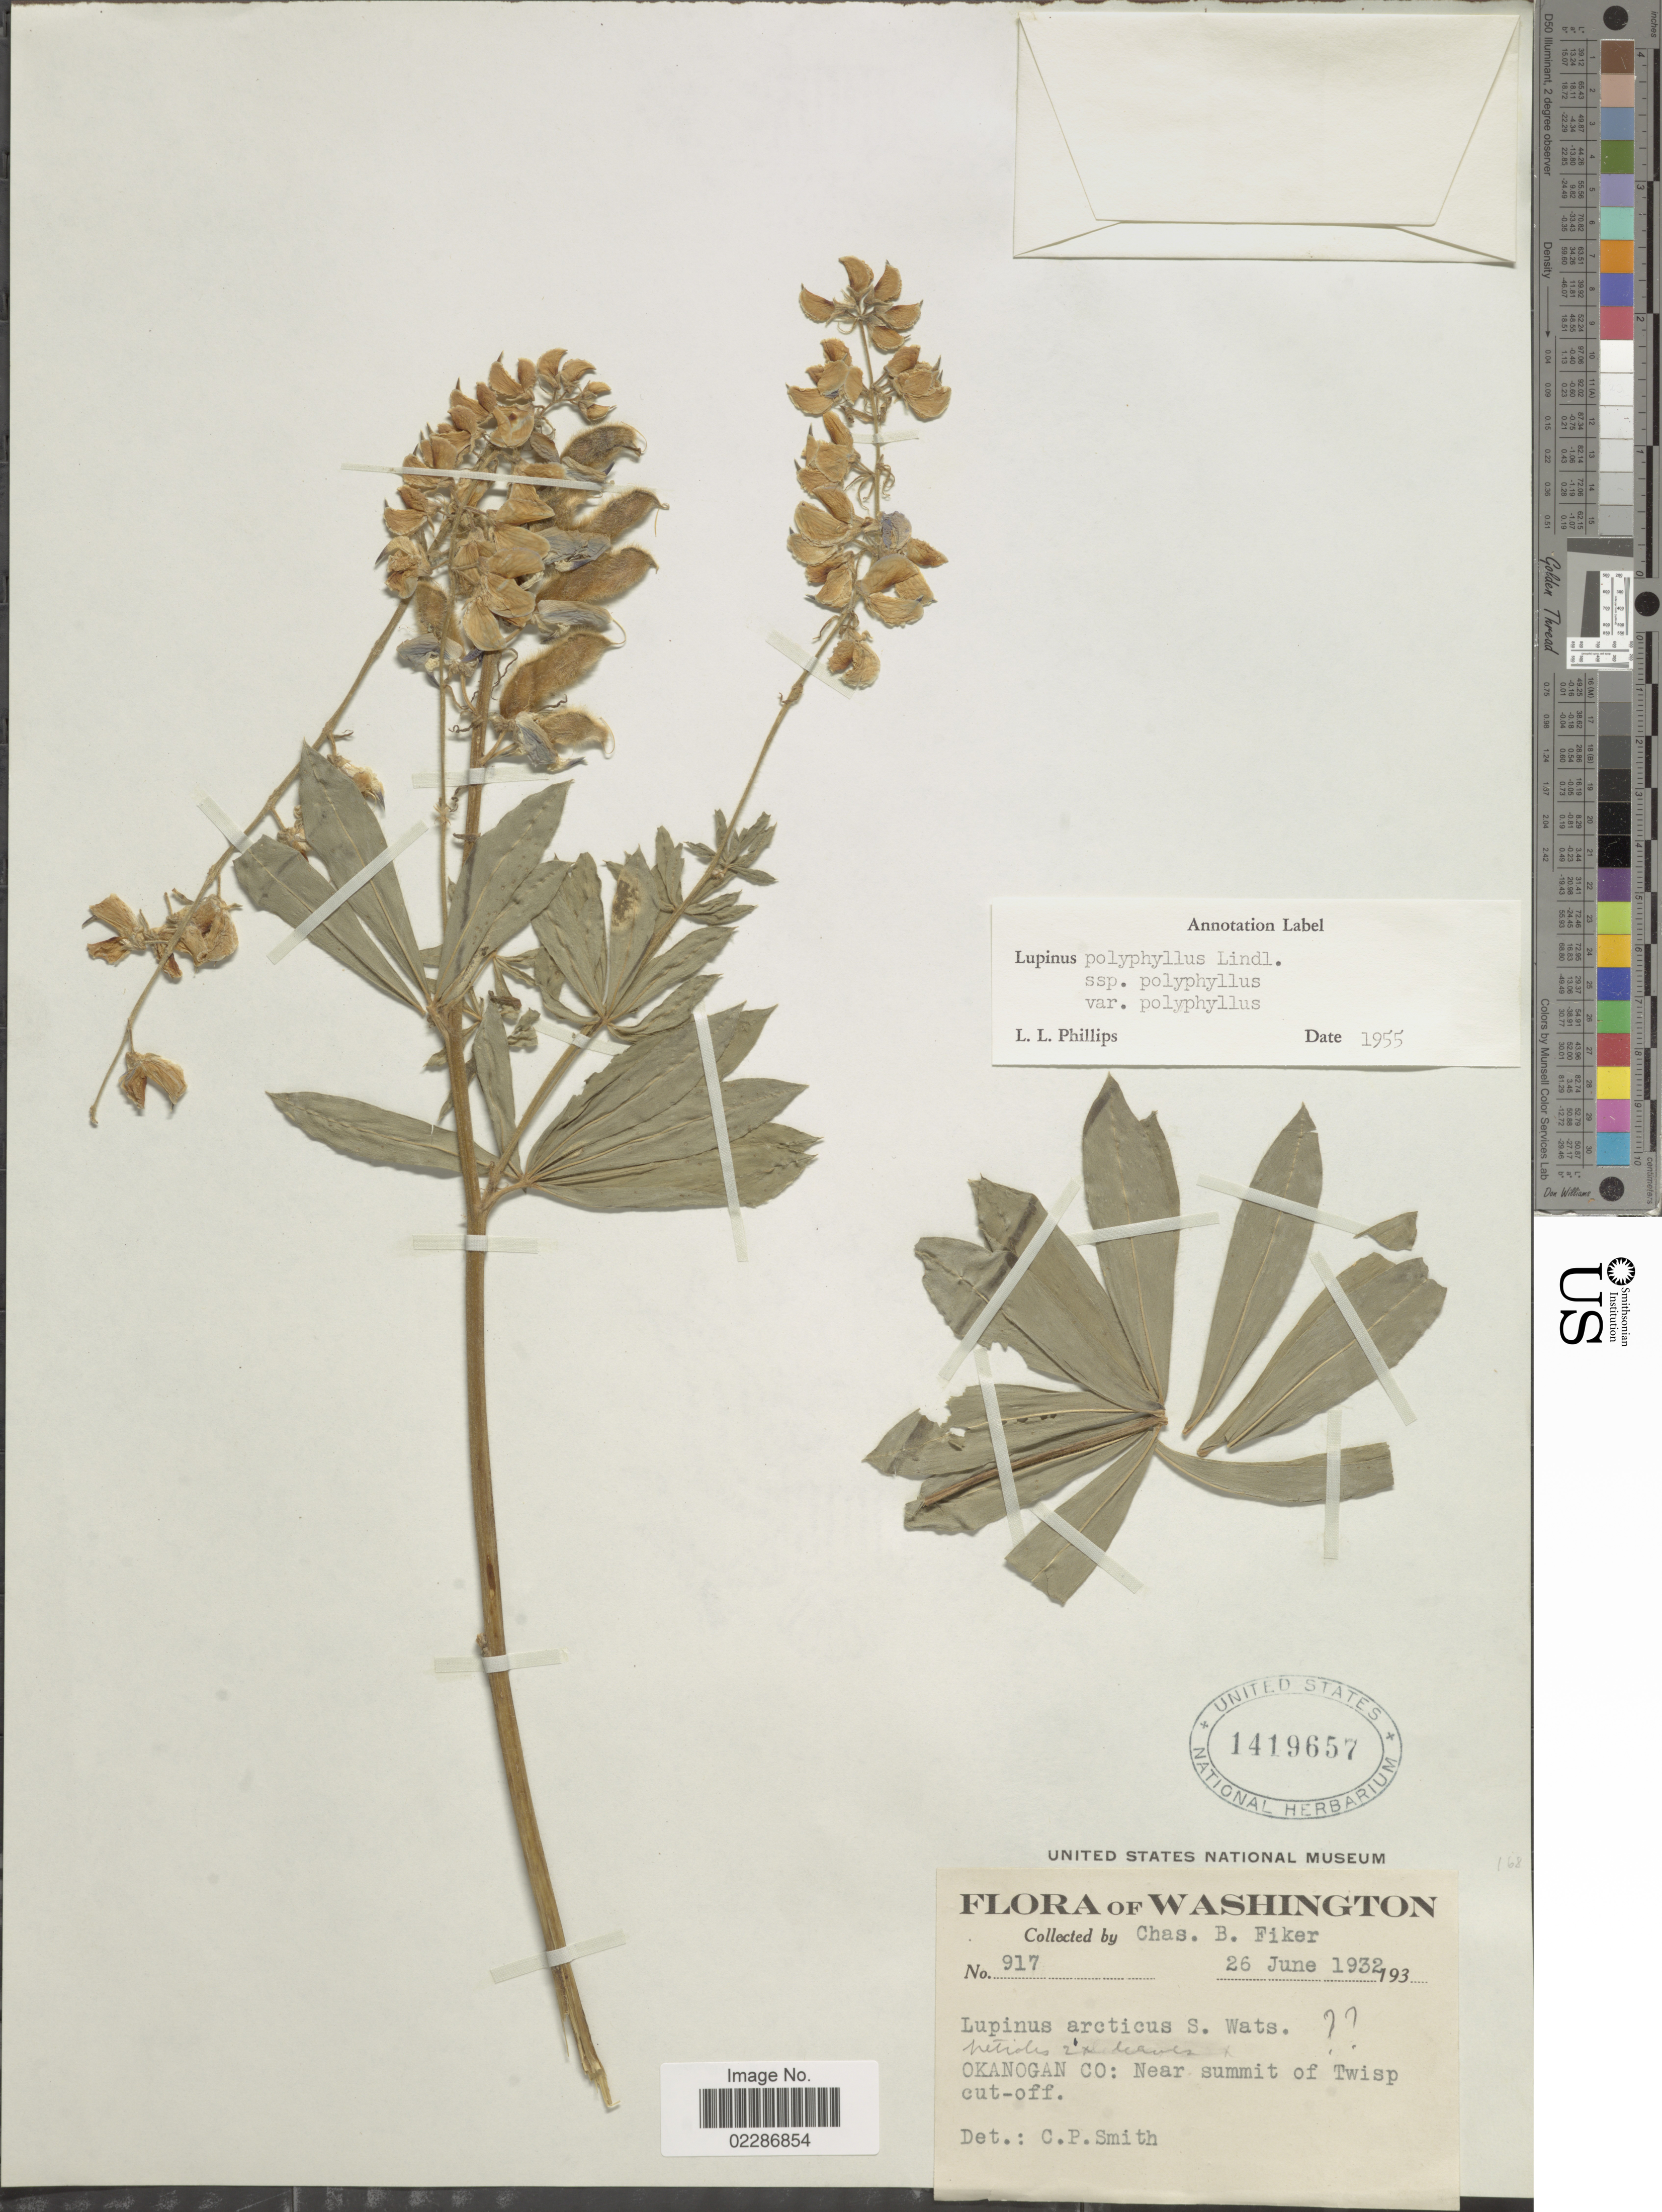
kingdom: Plantae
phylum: Tracheophyta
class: Magnoliopsida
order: Fabales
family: Fabaceae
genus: Lupinus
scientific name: Lupinus polyphyllus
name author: Lindl.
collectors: C. Fiker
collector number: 917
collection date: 1932-06-26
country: United States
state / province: Washington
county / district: Okanogan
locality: Okanogan Co: Near summit of Twisp cut-off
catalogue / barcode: US 1419657